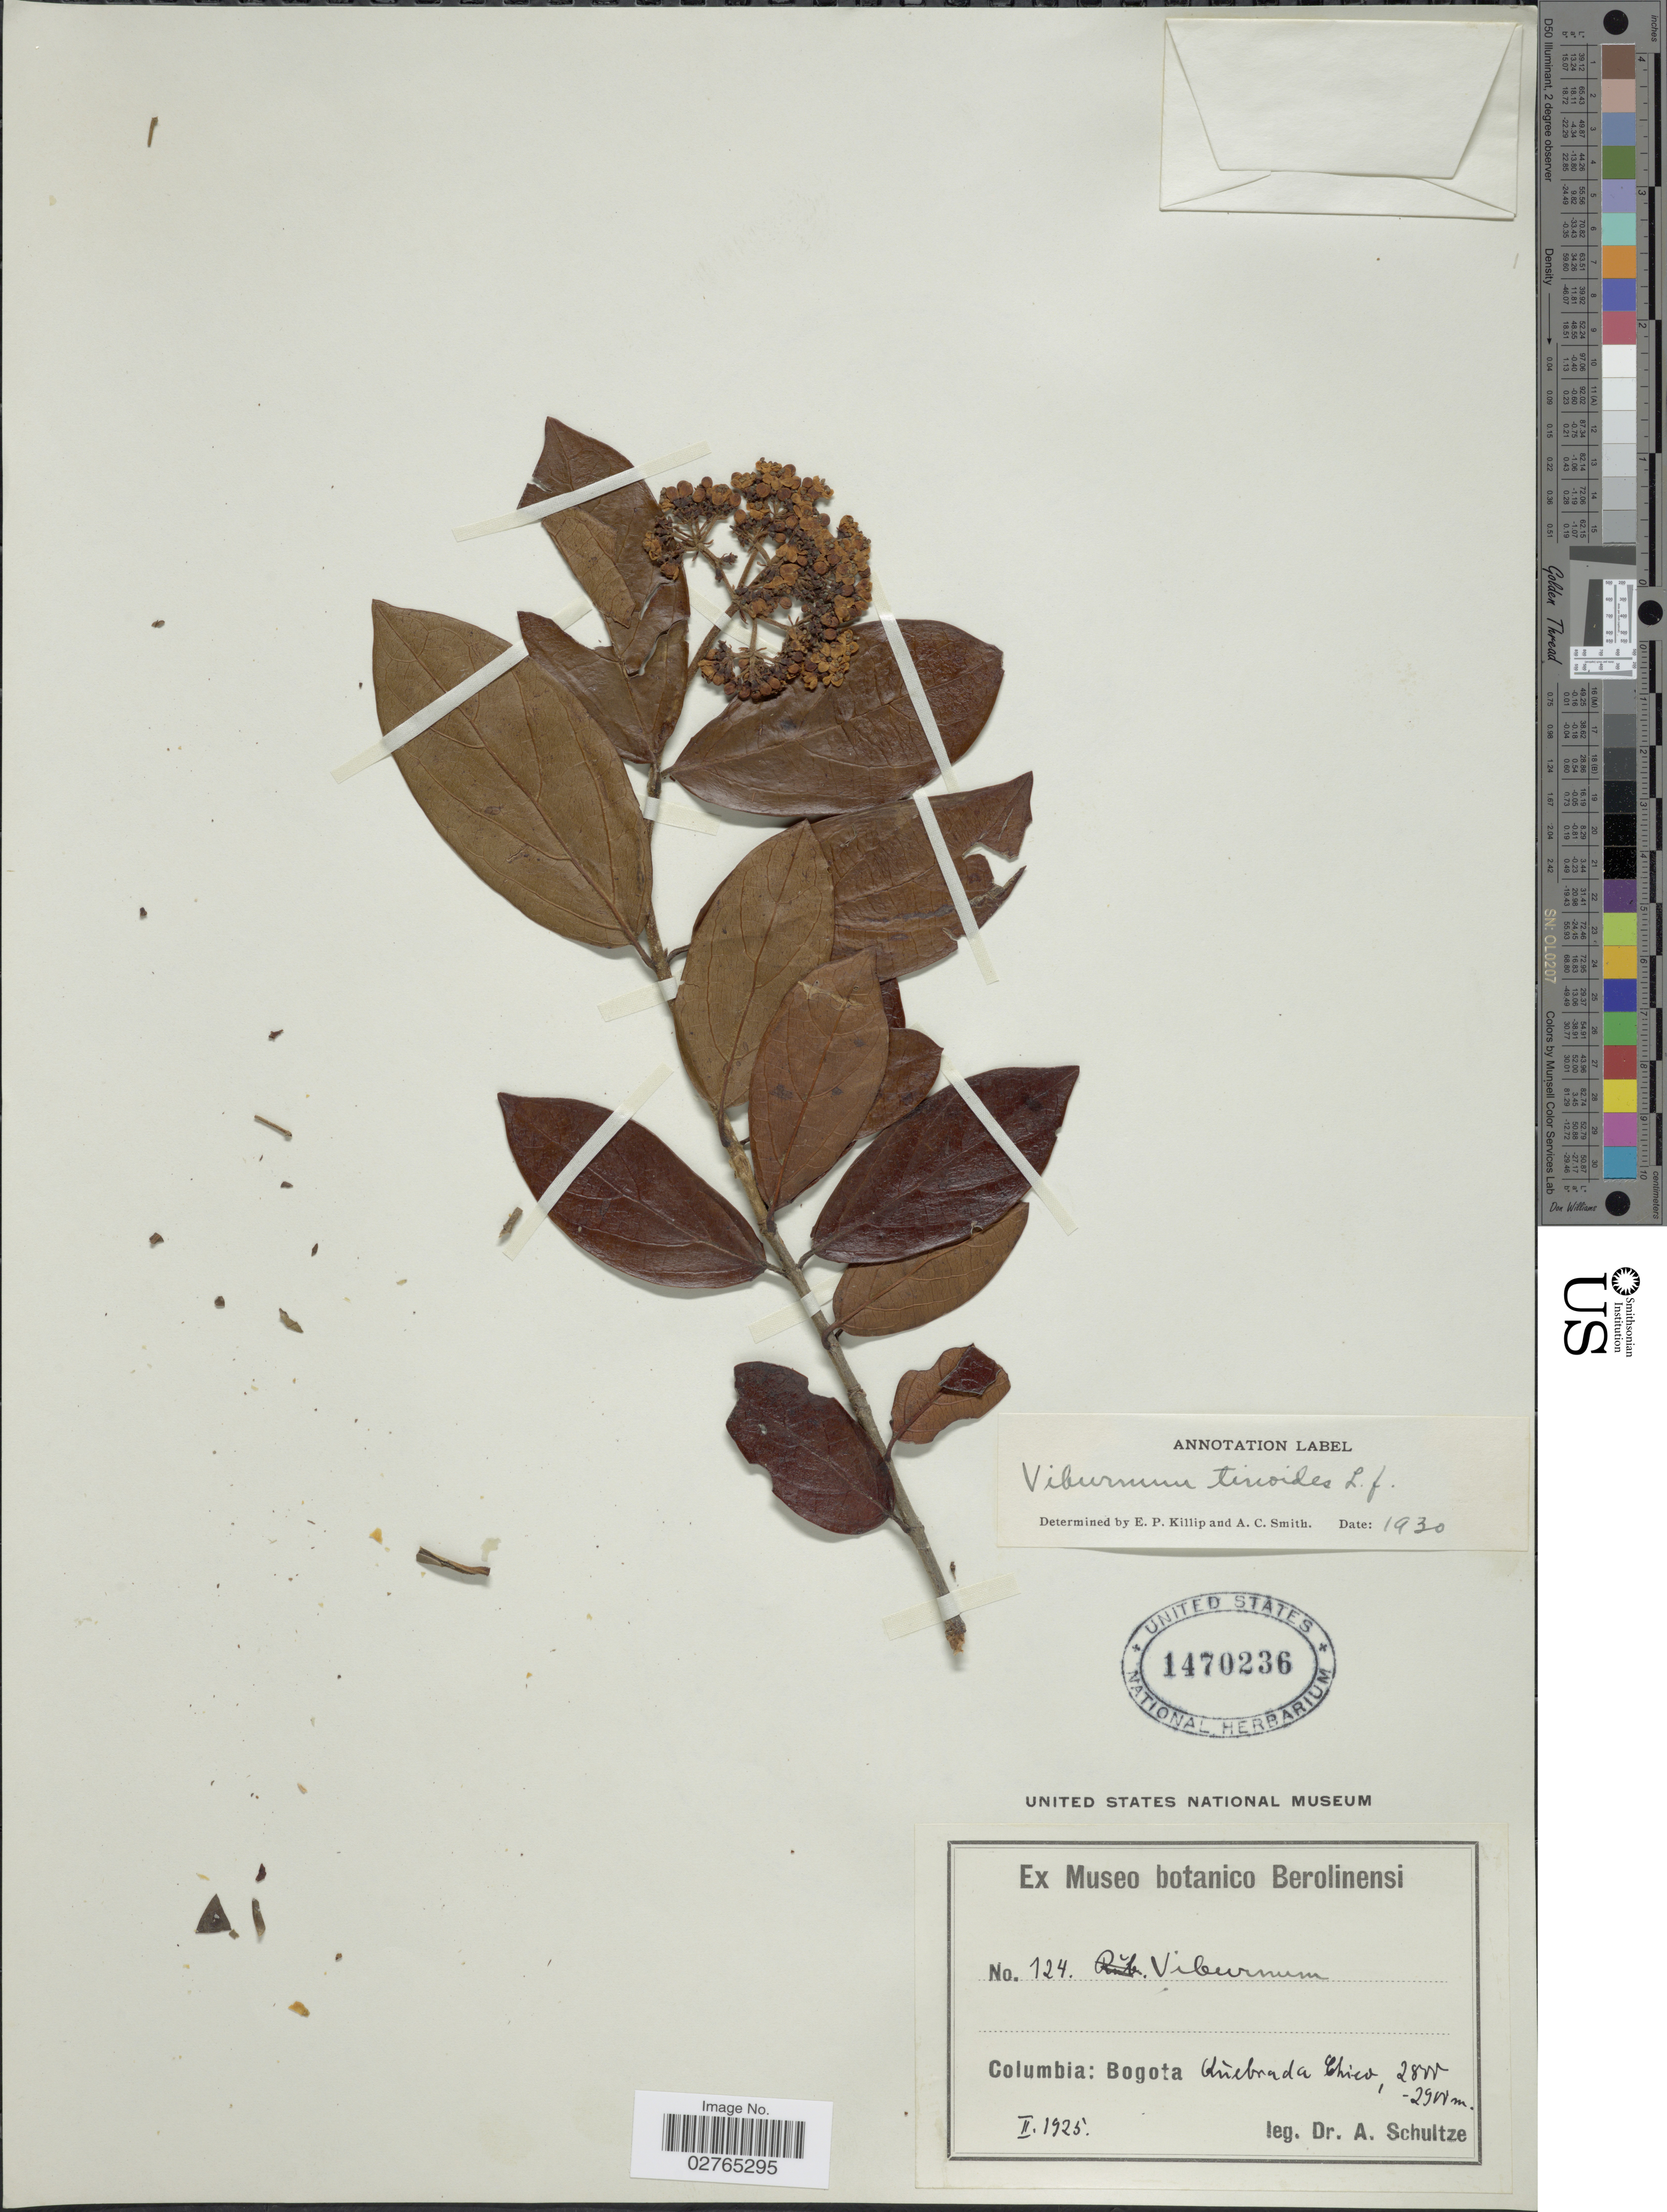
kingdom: Plantae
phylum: Tracheophyta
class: Magnoliopsida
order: Dipsacales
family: Viburnaceae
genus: Viburnum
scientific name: Viburnum tinoides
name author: L. f.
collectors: A. Schultze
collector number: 124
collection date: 1925-02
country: Colombia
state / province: Bogota D.C.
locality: Bogota Quebrada Chico.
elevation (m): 2800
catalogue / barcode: US 1470236